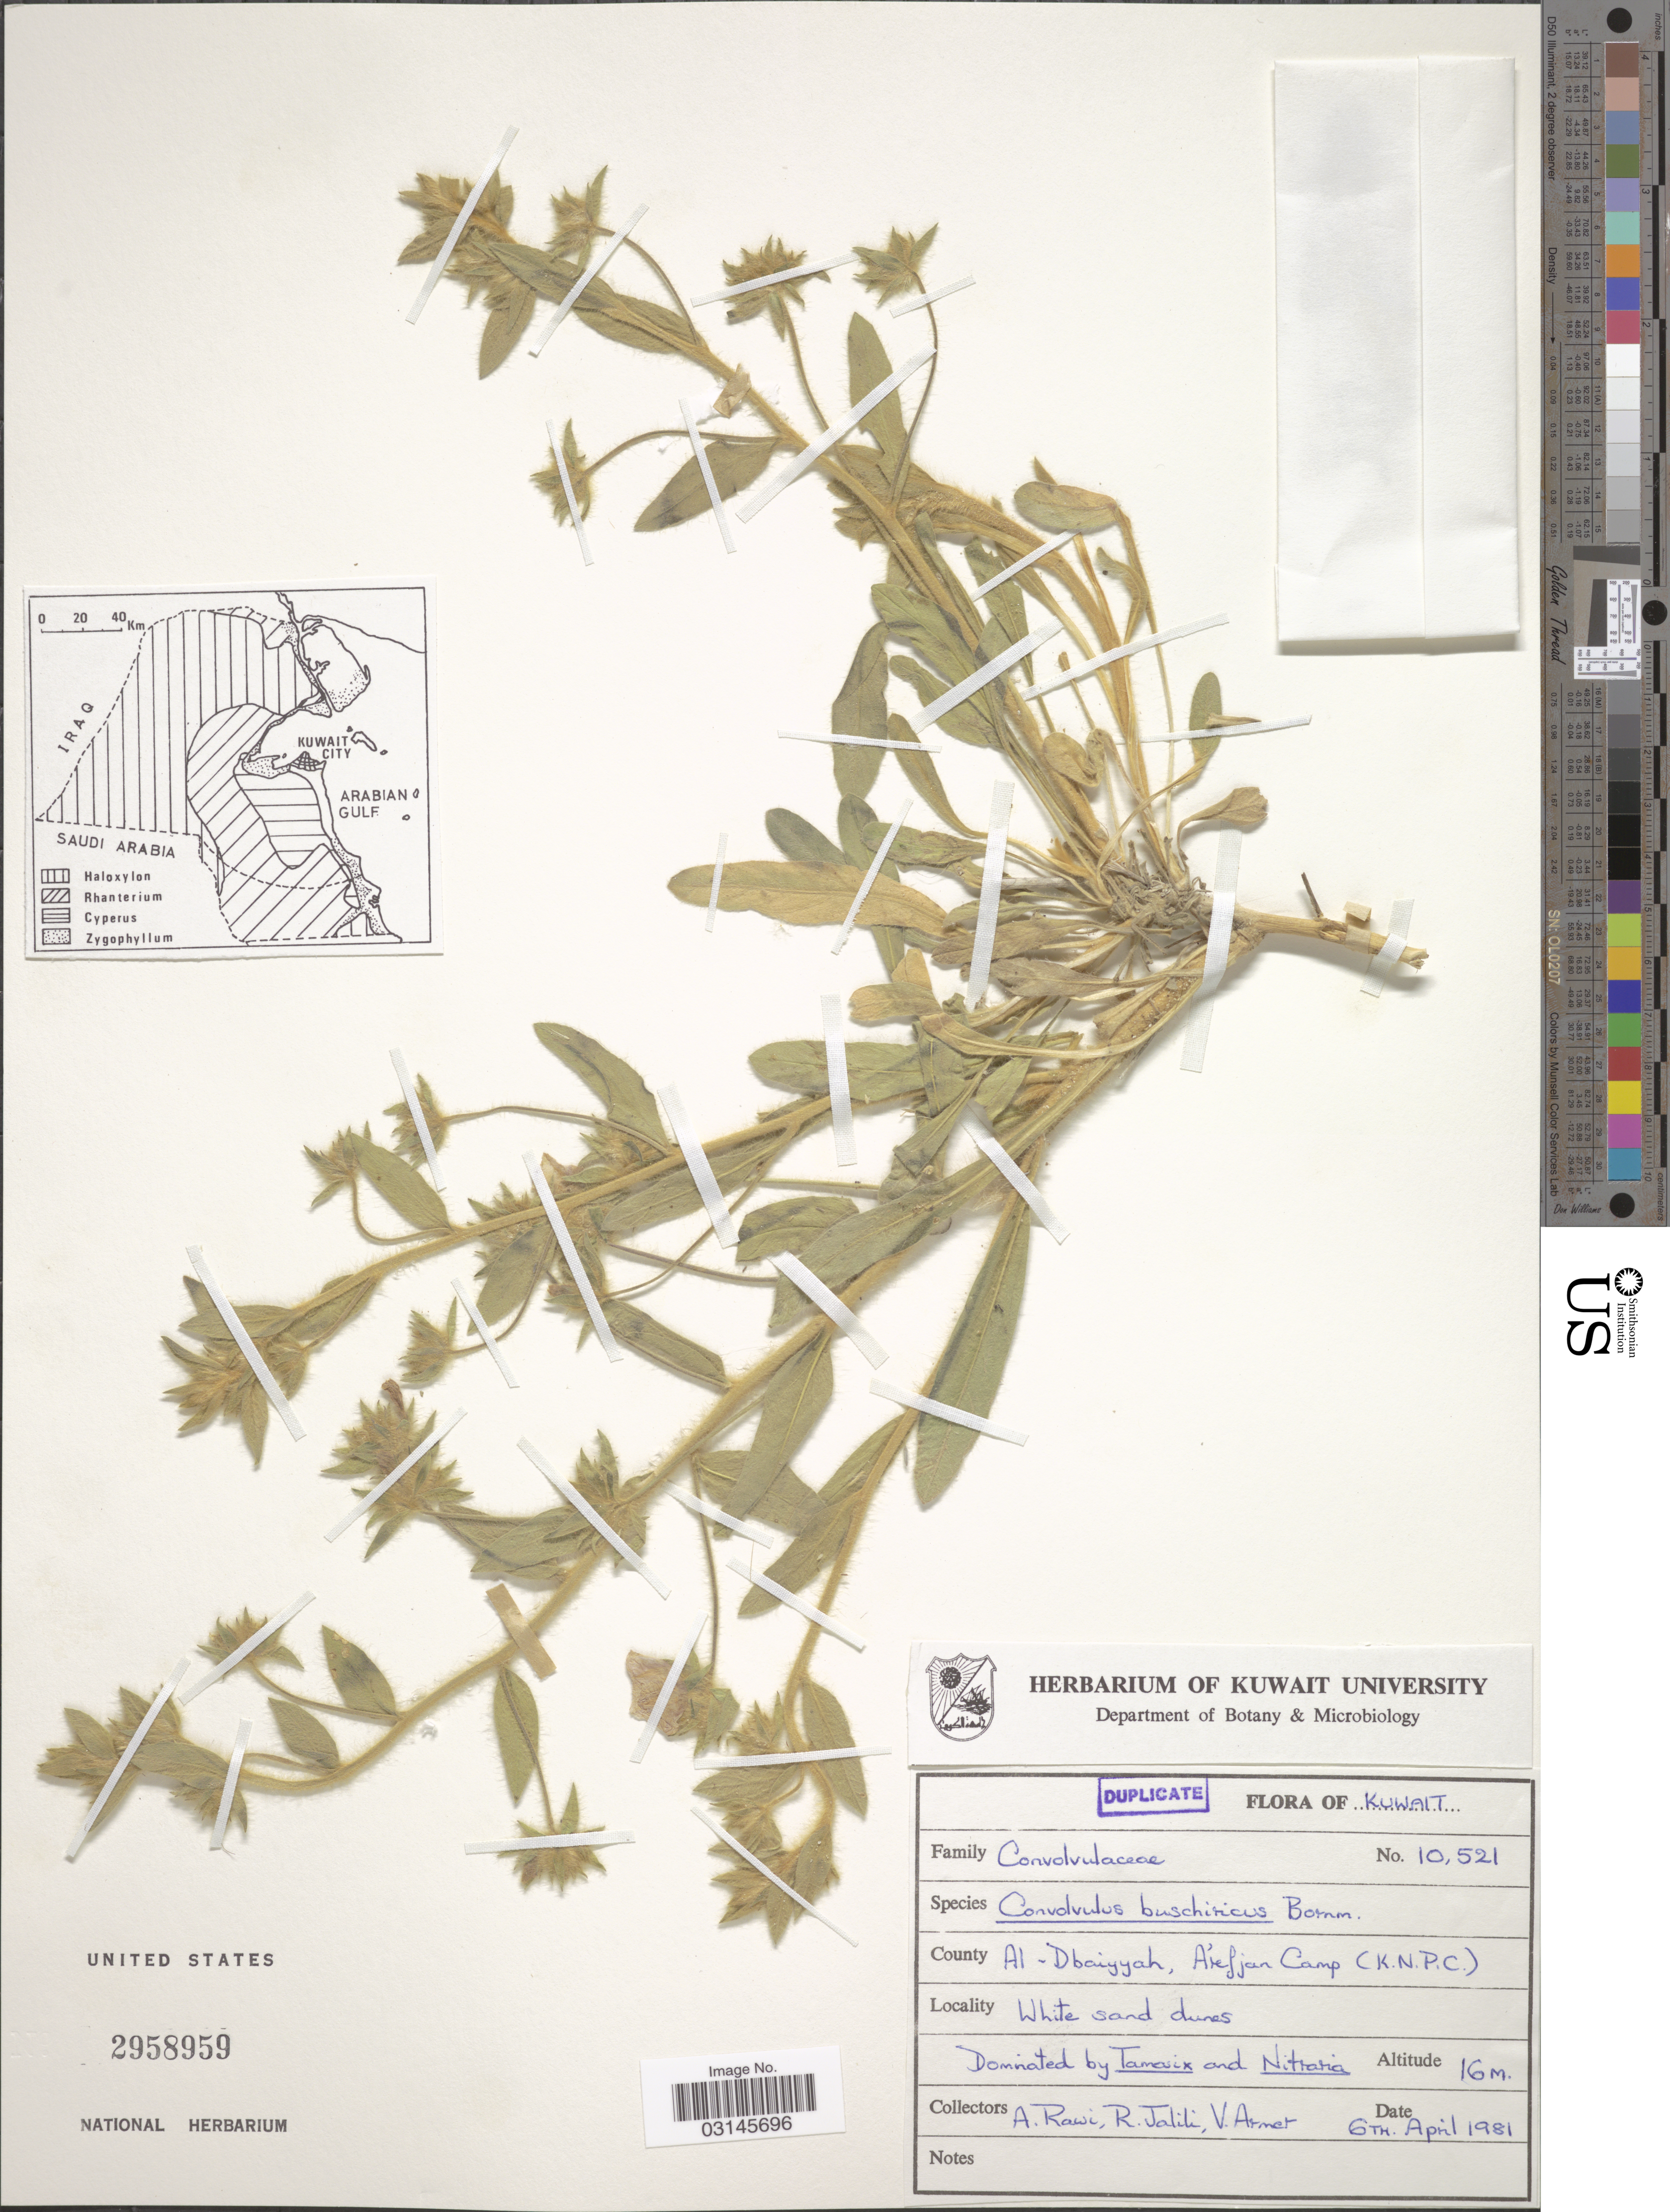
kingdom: Plantae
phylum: Tracheophyta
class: Magnoliopsida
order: Solanales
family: Convolvulaceae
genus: Convolvulus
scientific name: Convolvulus buschiricus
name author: Bornm.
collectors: A. Rawi, R. Jalili & V. Armet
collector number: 10521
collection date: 1981-04-06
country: Kuwait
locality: County Al-Dbaiyyah, Arefjan Camp (K.N.P.C.).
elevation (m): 16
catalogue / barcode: US 2958959